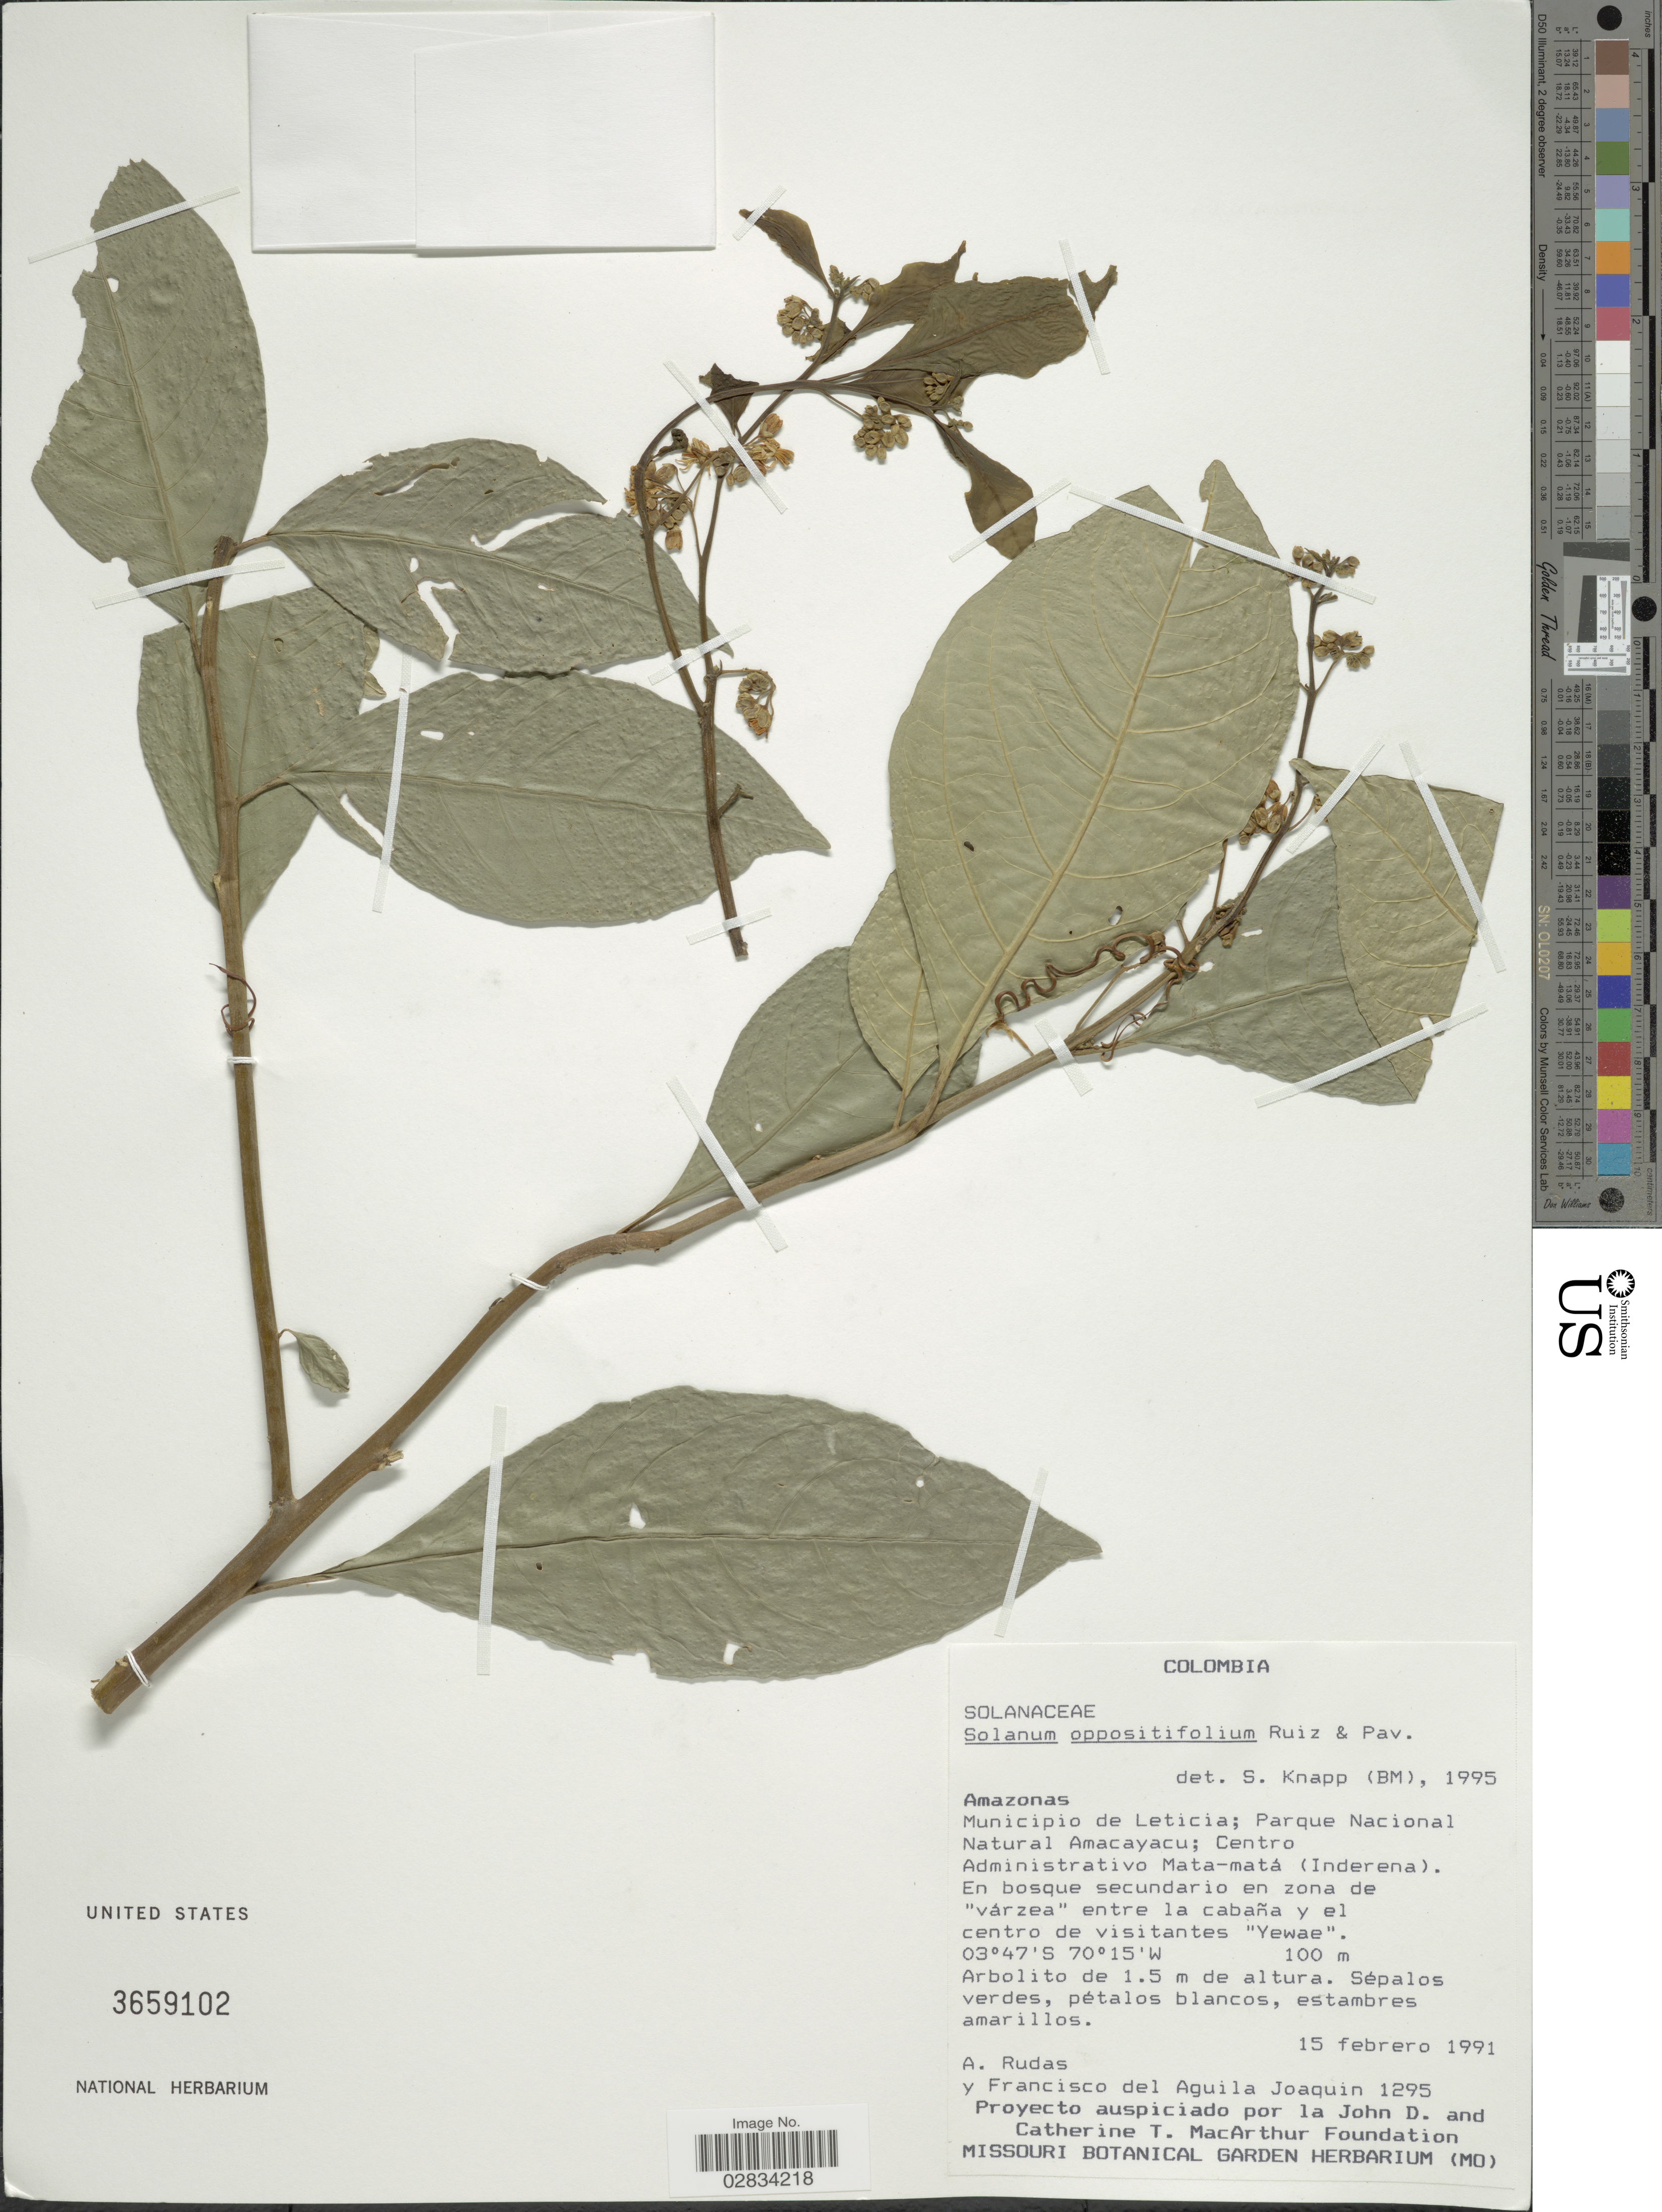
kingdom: Plantae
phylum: Tracheophyta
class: Magnoliopsida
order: Solanales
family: Solanaceae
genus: Solanum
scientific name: Solanum oppositifolium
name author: Ruiz & Pav.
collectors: A. Rudas & F. Aguila Joaquin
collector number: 1295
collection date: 1991-02-15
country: Colombia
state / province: Amazônas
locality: Municipio de Leticia, Parque Nacional Natural Amacayacu, Centro Administrativo Mata-matá (Inderena), En bosque secundario en zona de várzea entre la cabaña y el centro de visitantes 'Yewae'.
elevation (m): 100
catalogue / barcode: US 3659102